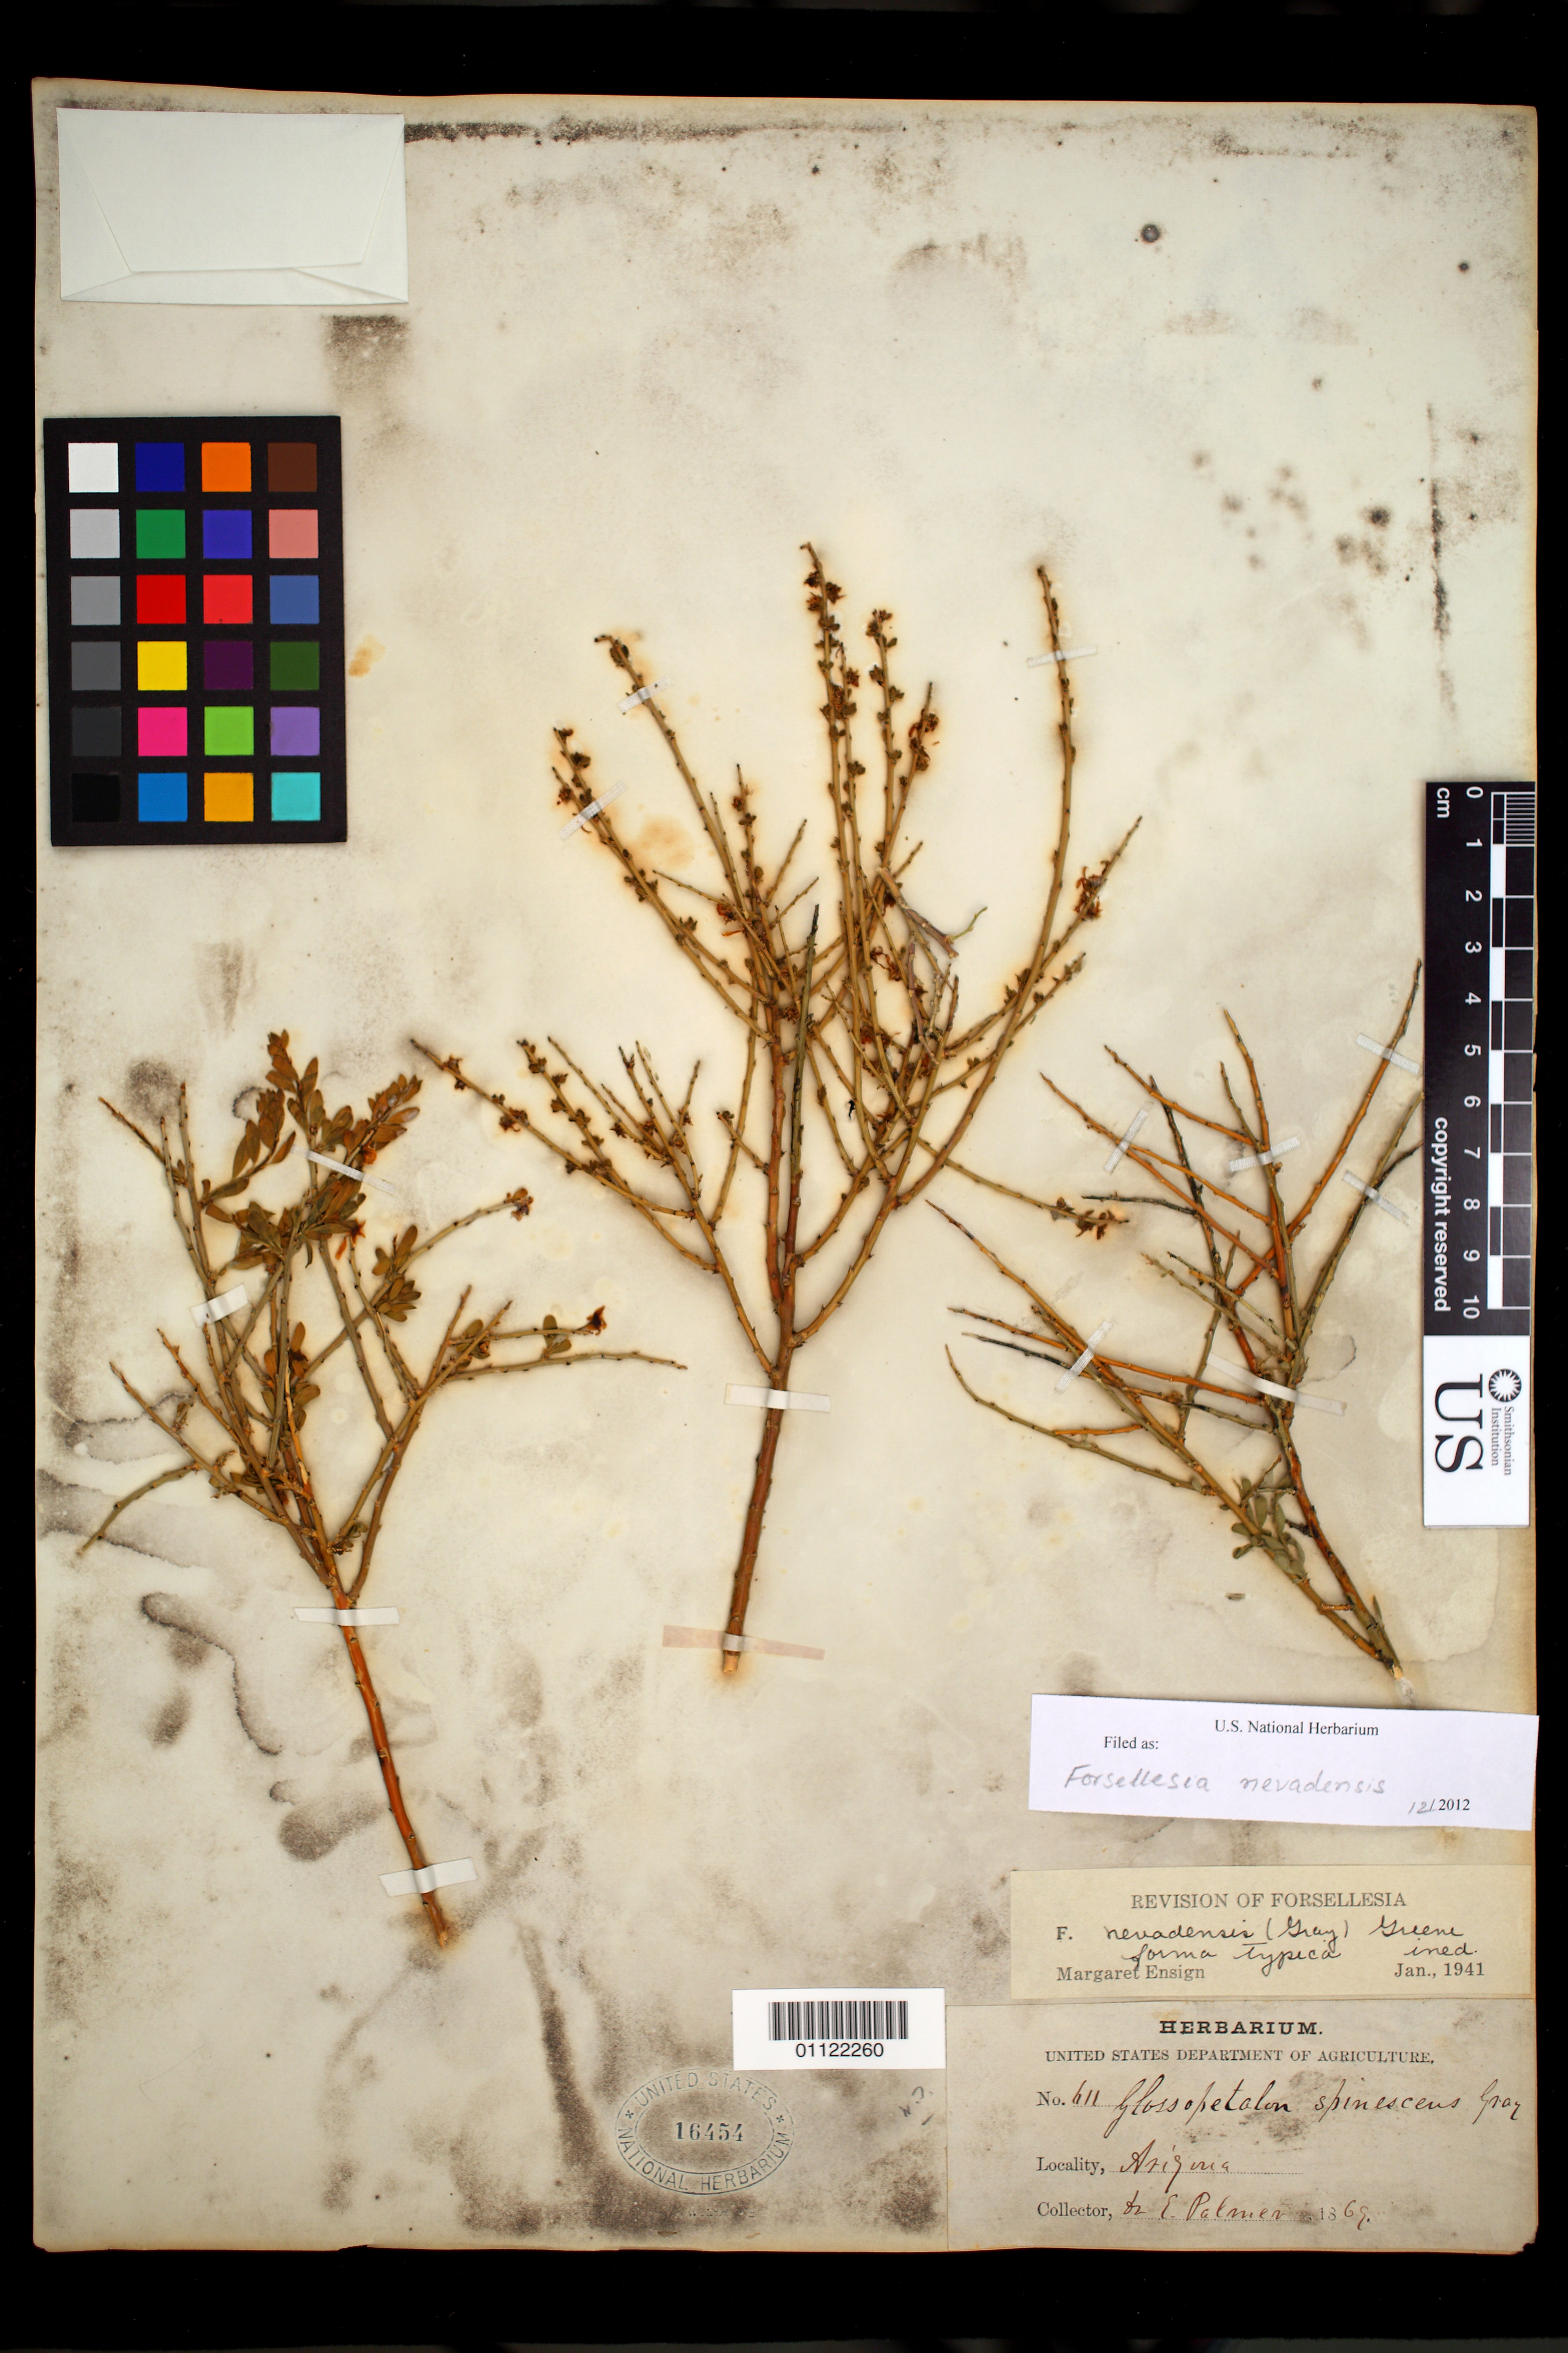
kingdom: Plantae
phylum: Tracheophyta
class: Magnoliopsida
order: Crossosomatales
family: Crossosomataceae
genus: Glossopetalon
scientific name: Glossopetalon spinescens var. aridum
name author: M.E. Jones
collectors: E. Palmer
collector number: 611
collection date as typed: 1869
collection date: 1869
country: United States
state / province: Arizona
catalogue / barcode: US 16454